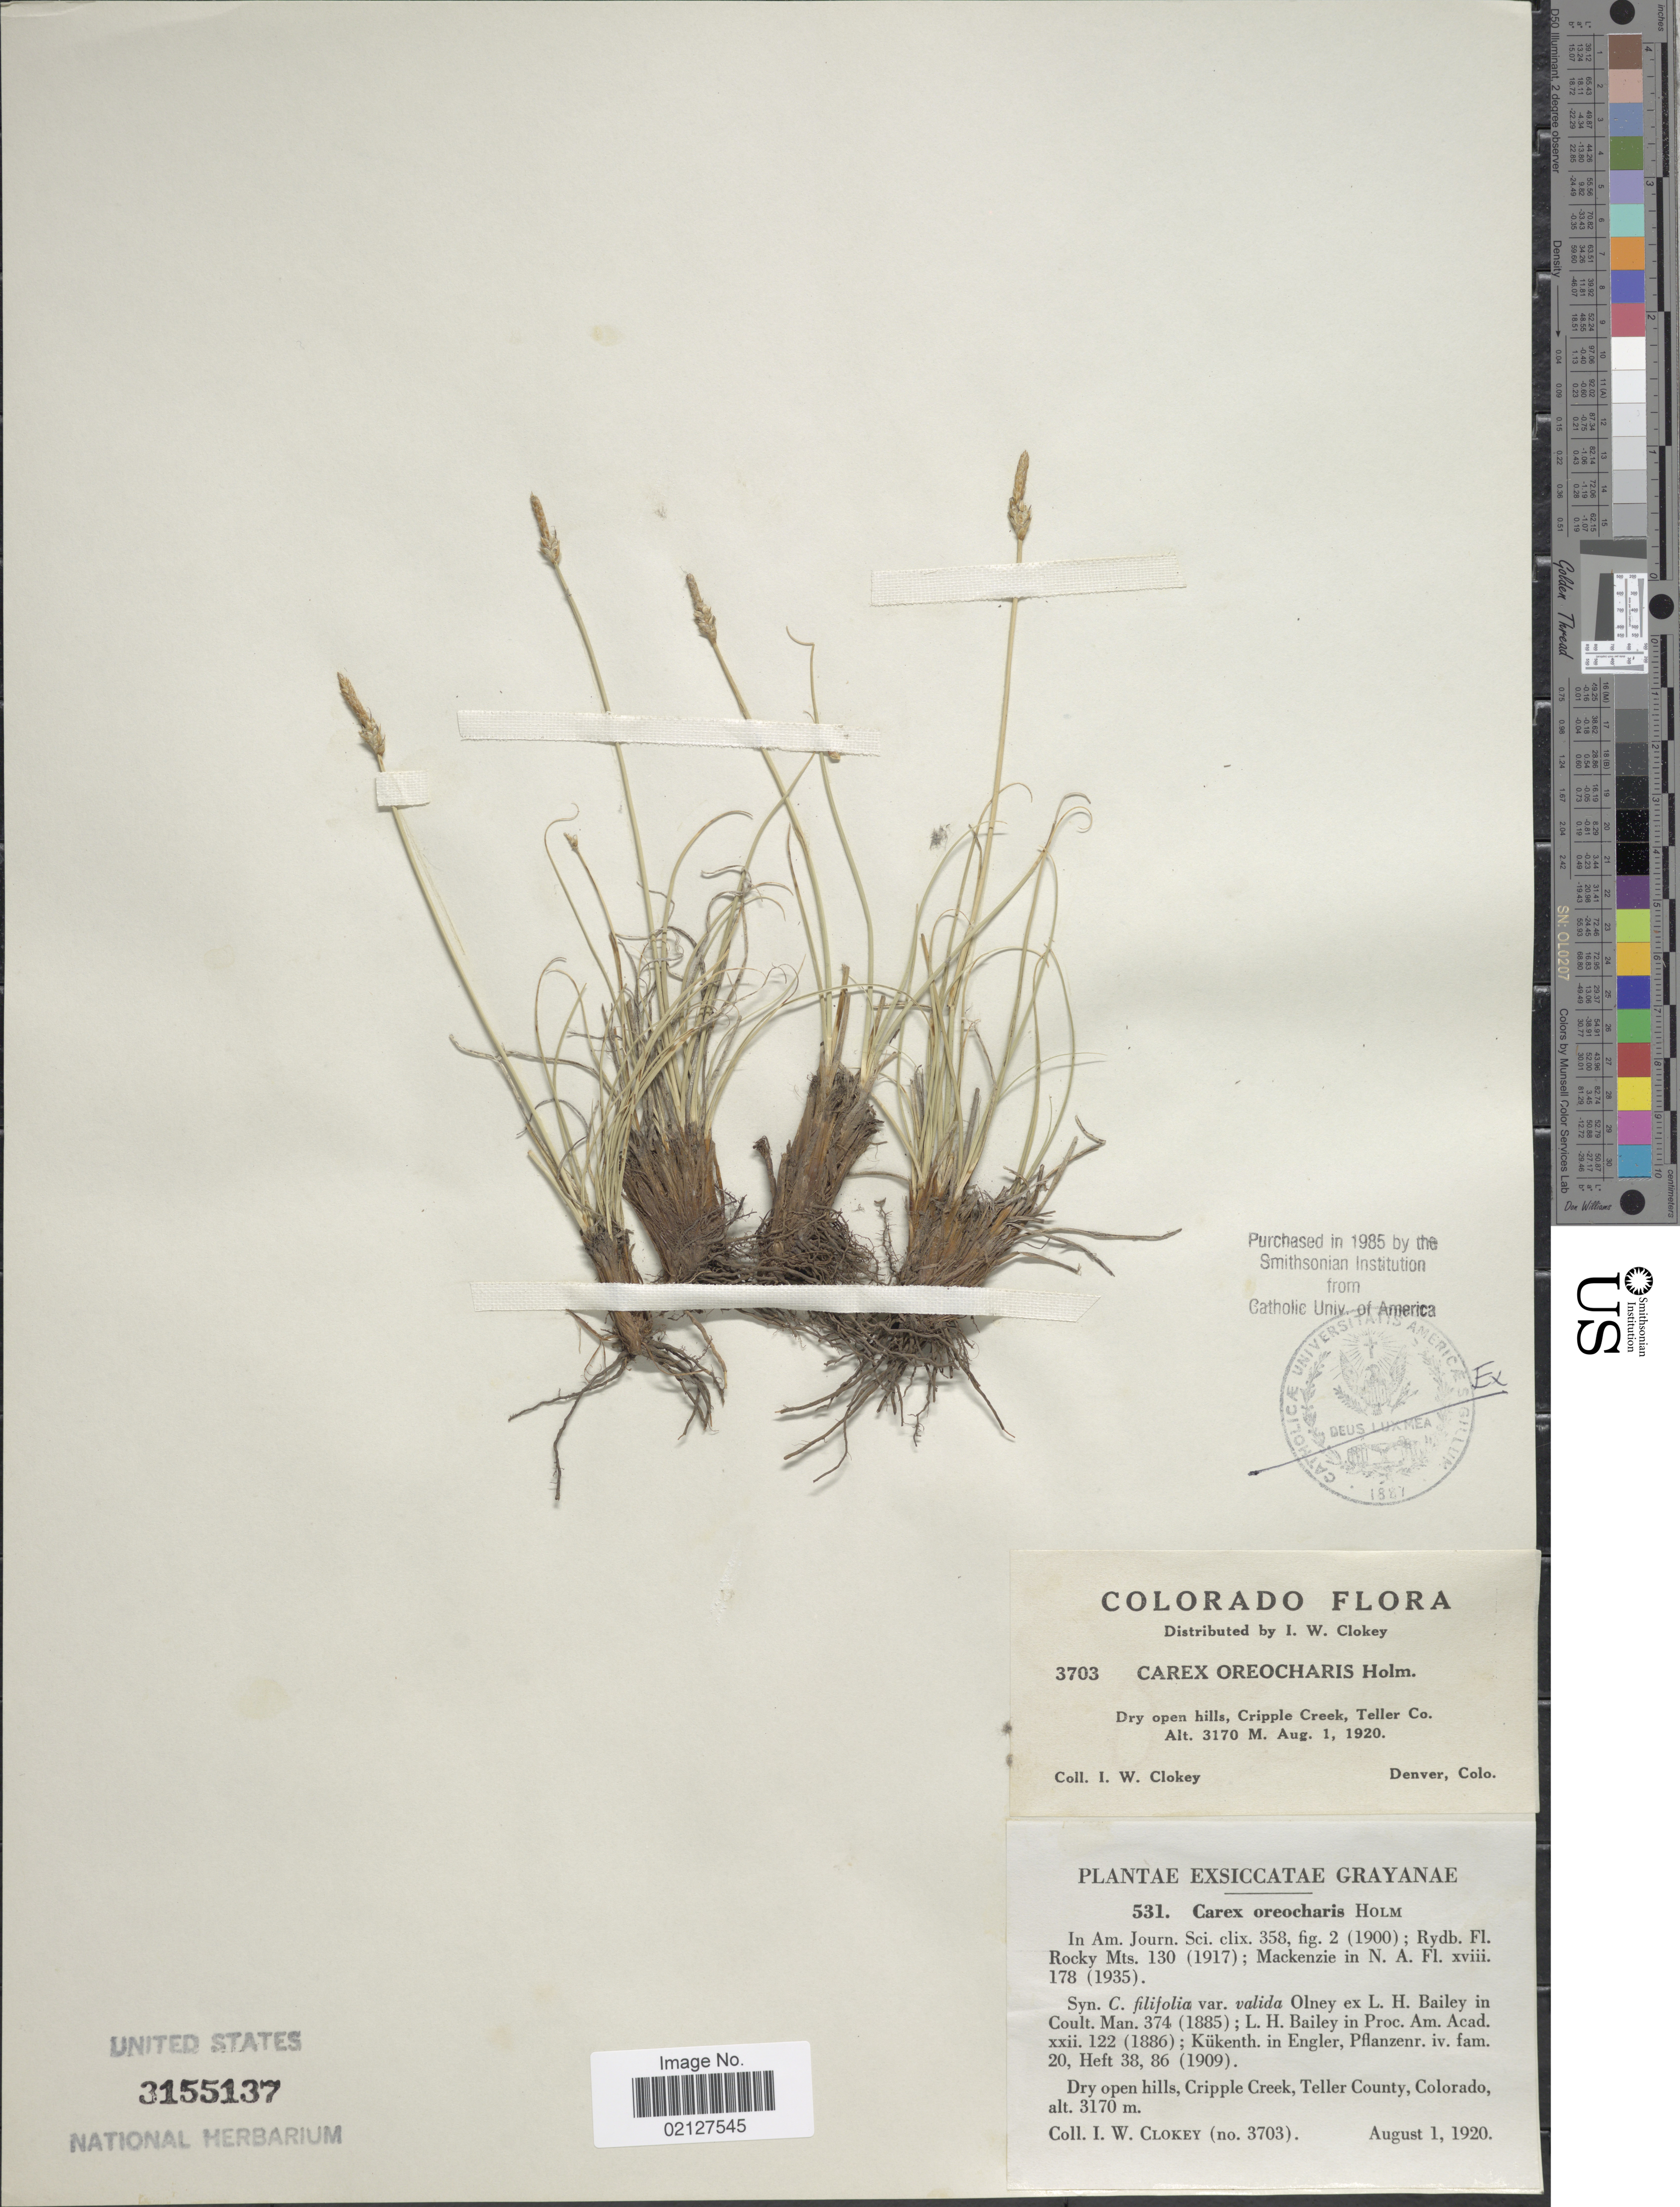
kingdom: Plantae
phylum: Tracheophyta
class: Liliopsida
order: Poales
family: Cyperaceae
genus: Carex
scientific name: Carex oreocharis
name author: Holm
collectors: I. W. Clokey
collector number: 3703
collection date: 1920-08-01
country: United States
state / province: Colorado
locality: Dry open hills, Cripple Creek, Teller Co.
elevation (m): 3170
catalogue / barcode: US 3155137